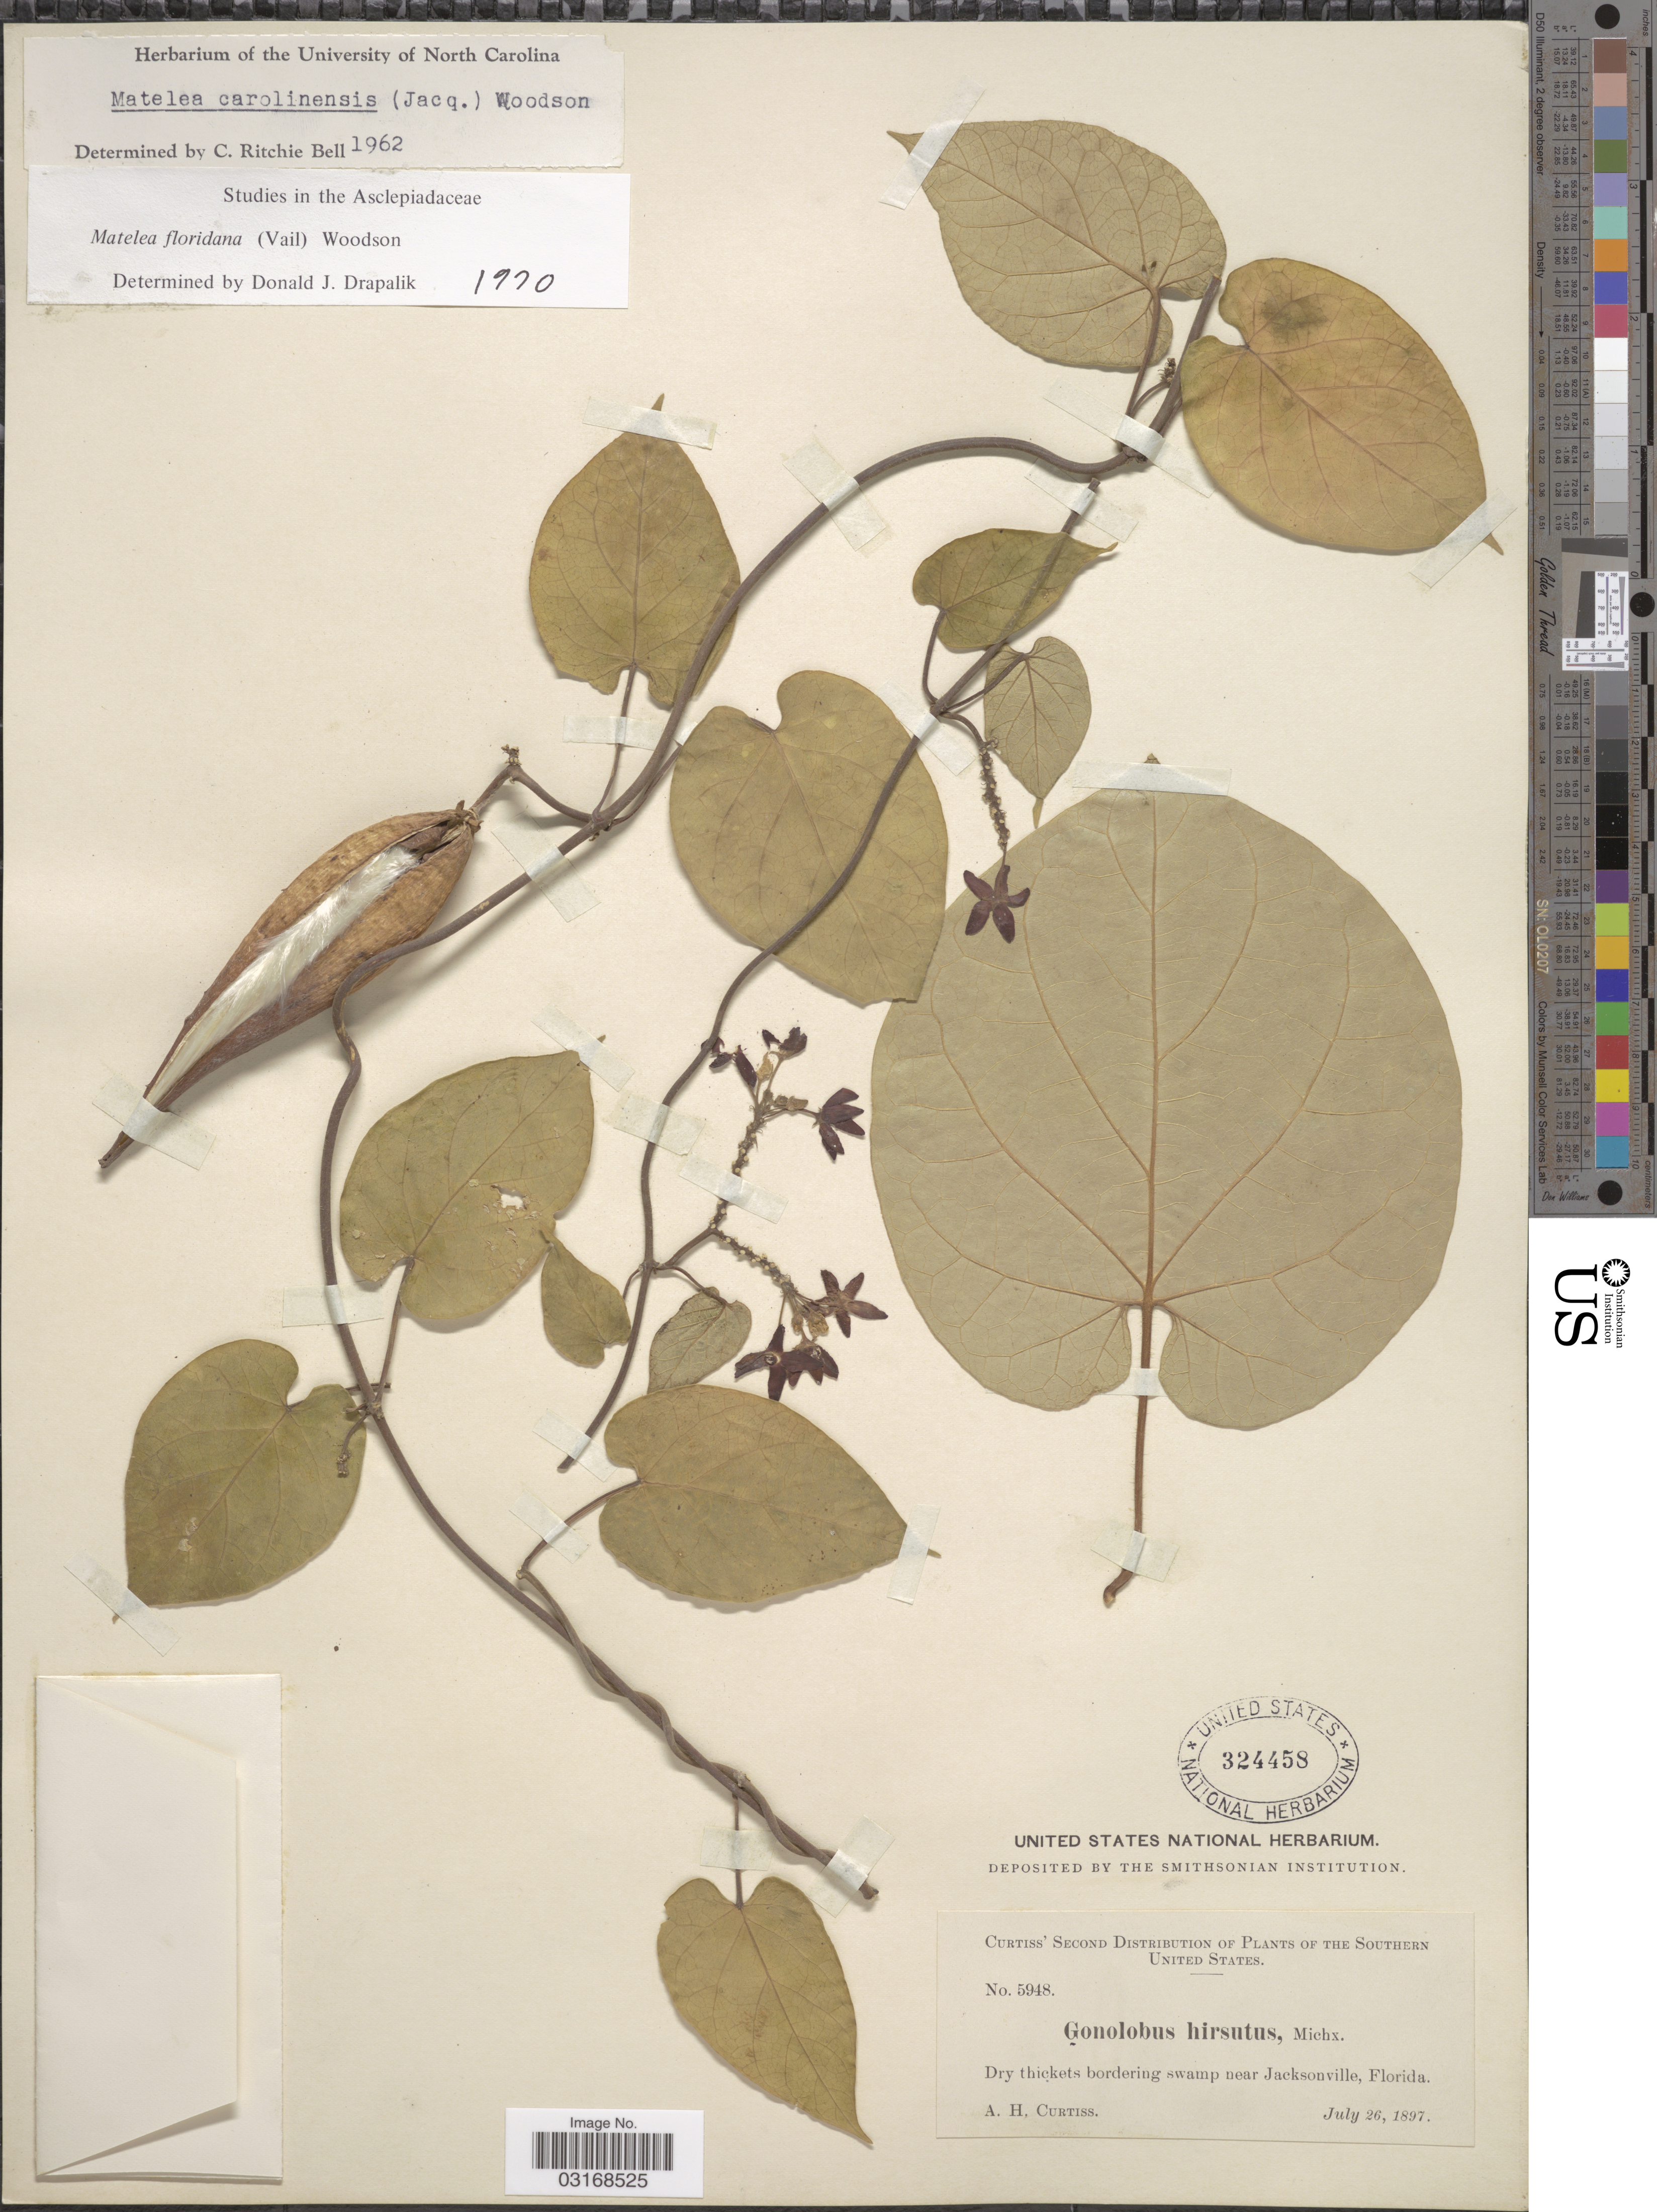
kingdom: Plantae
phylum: Tracheophyta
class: Magnoliopsida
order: Gentianales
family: Apocynaceae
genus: Matelea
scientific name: Matelea floridana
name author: (Vail) Woodson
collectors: A. H. Curtiss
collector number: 5948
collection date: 1897-07-26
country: United States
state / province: Florida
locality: Southern United States. Near Jacksonville.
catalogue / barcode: US 324458